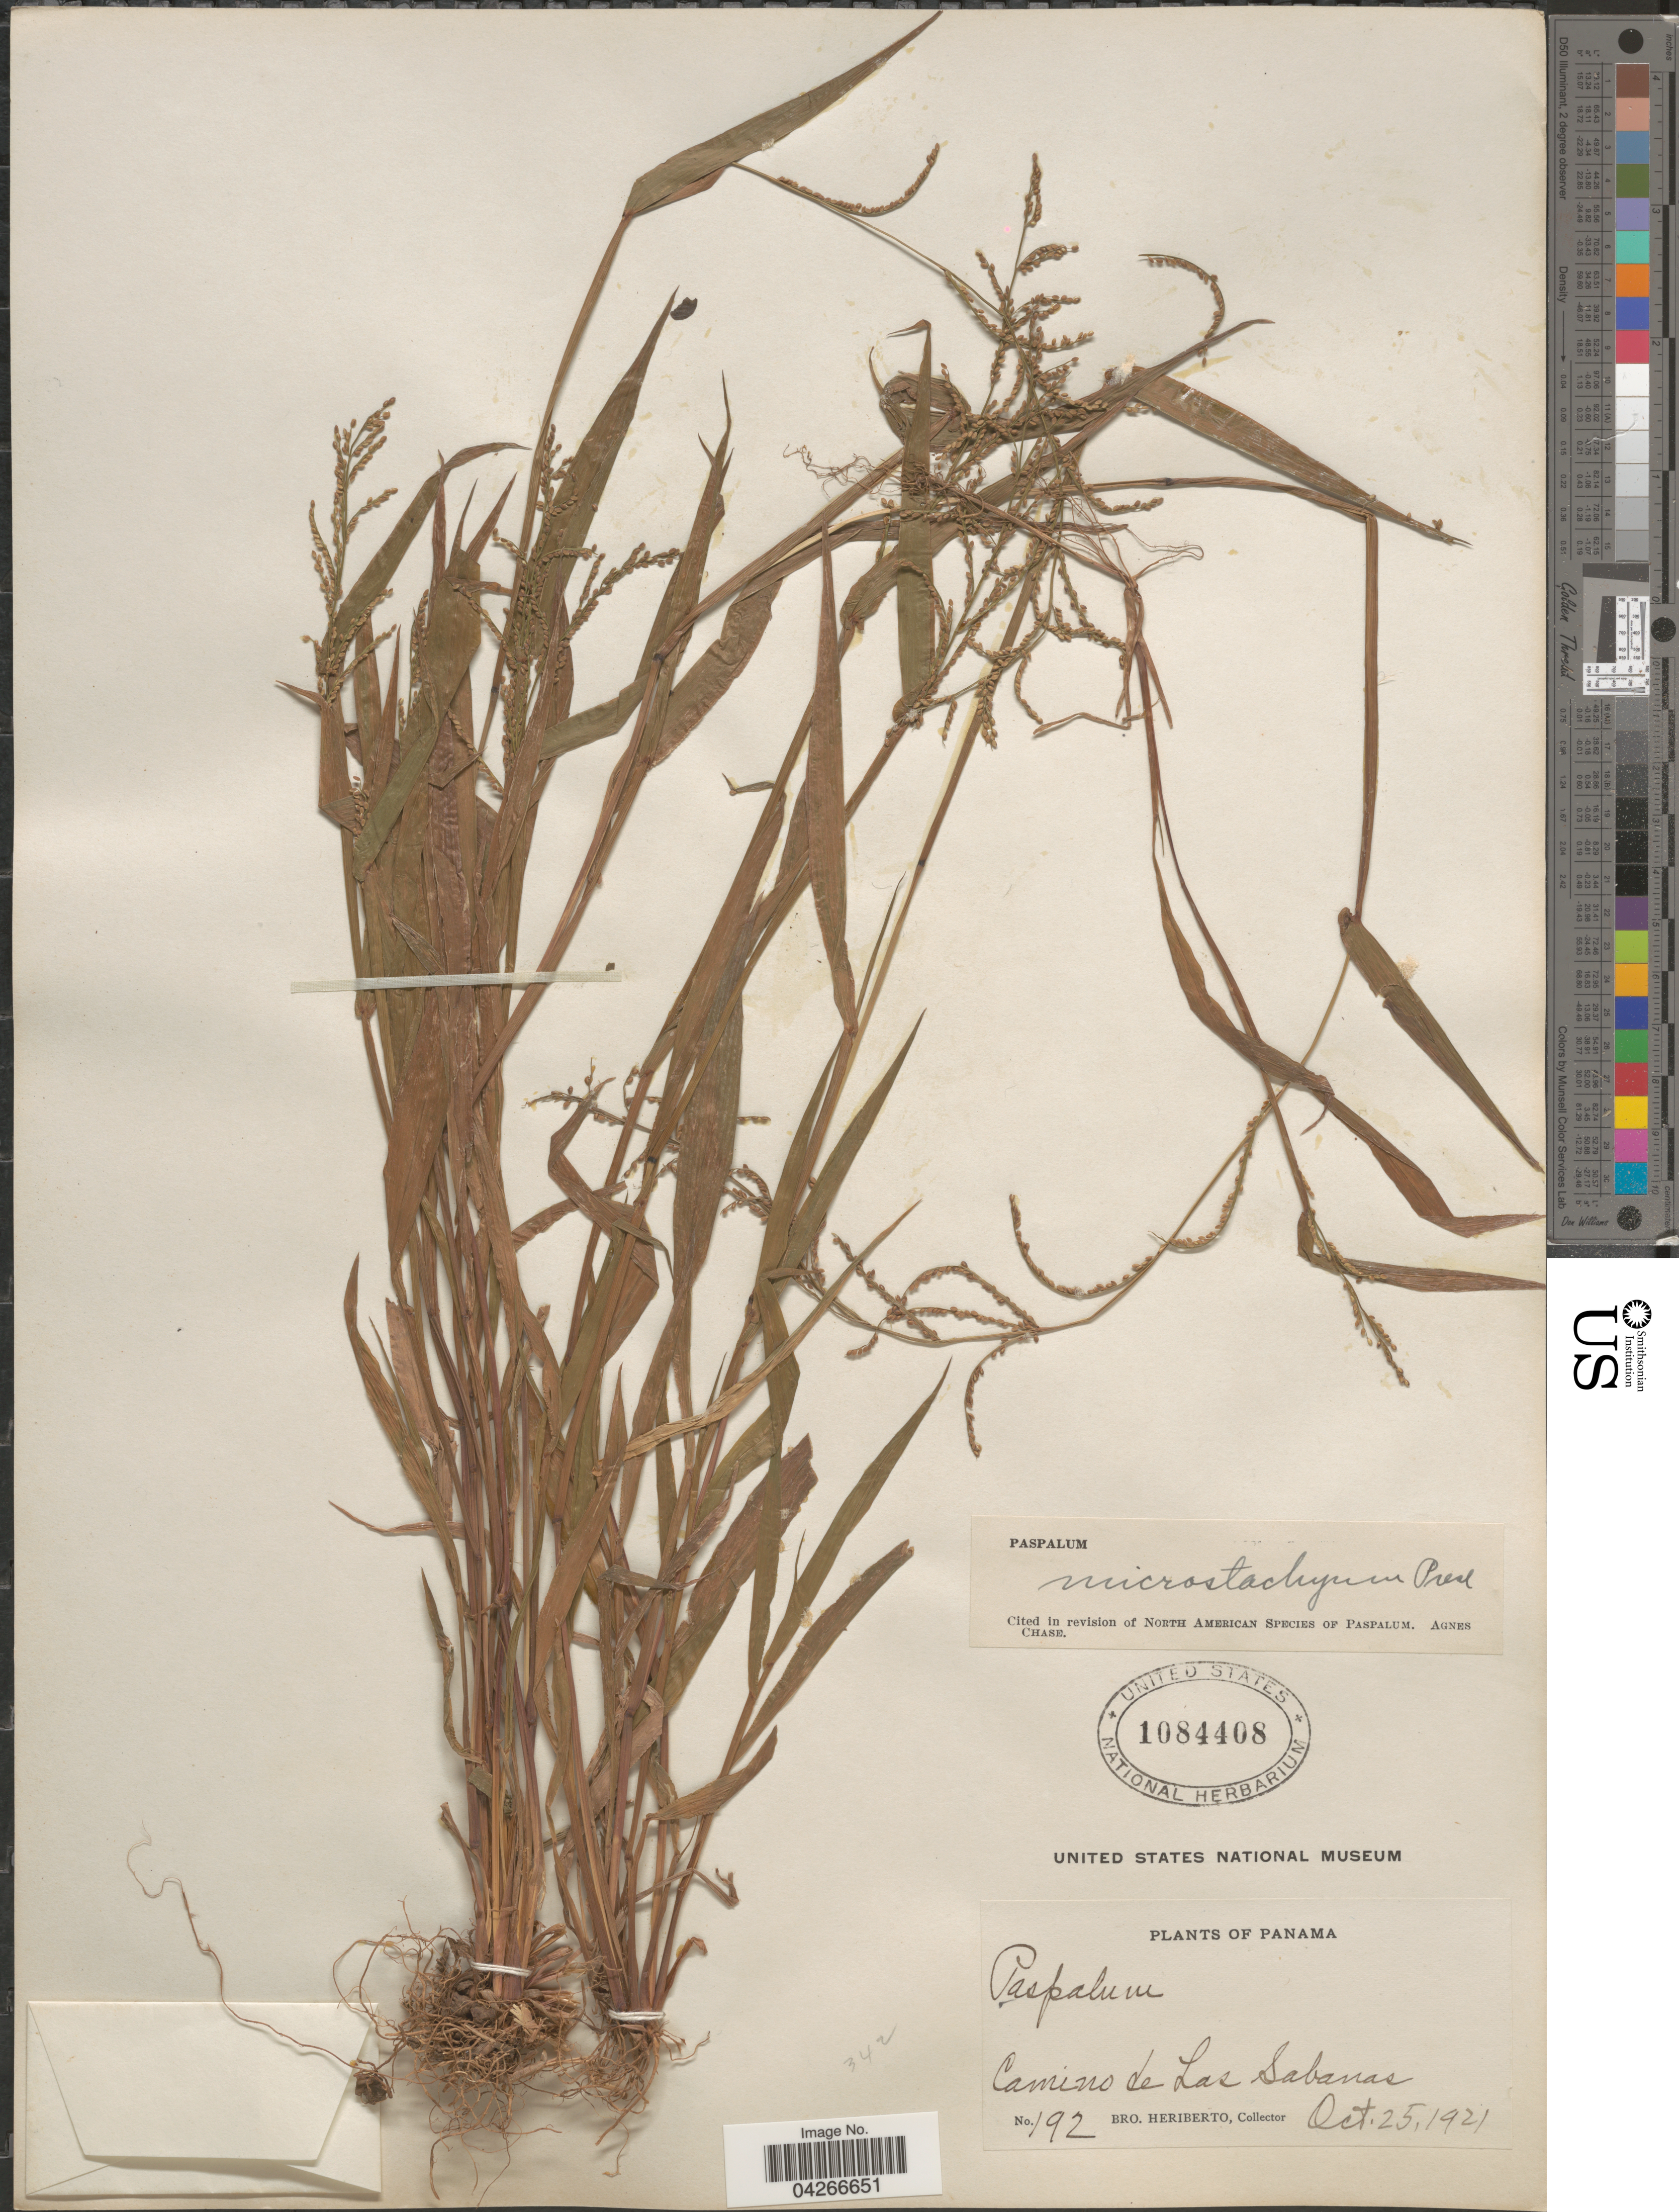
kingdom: Plantae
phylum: Tracheophyta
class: Liliopsida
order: Poales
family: Poaceae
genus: Paspalum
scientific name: Paspalum microstachyum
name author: J. Presl in C. Presl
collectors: B. Heriberto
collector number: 192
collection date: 1921-10-25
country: Panama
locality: Camino de Las Sabanas.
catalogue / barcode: US 1084408